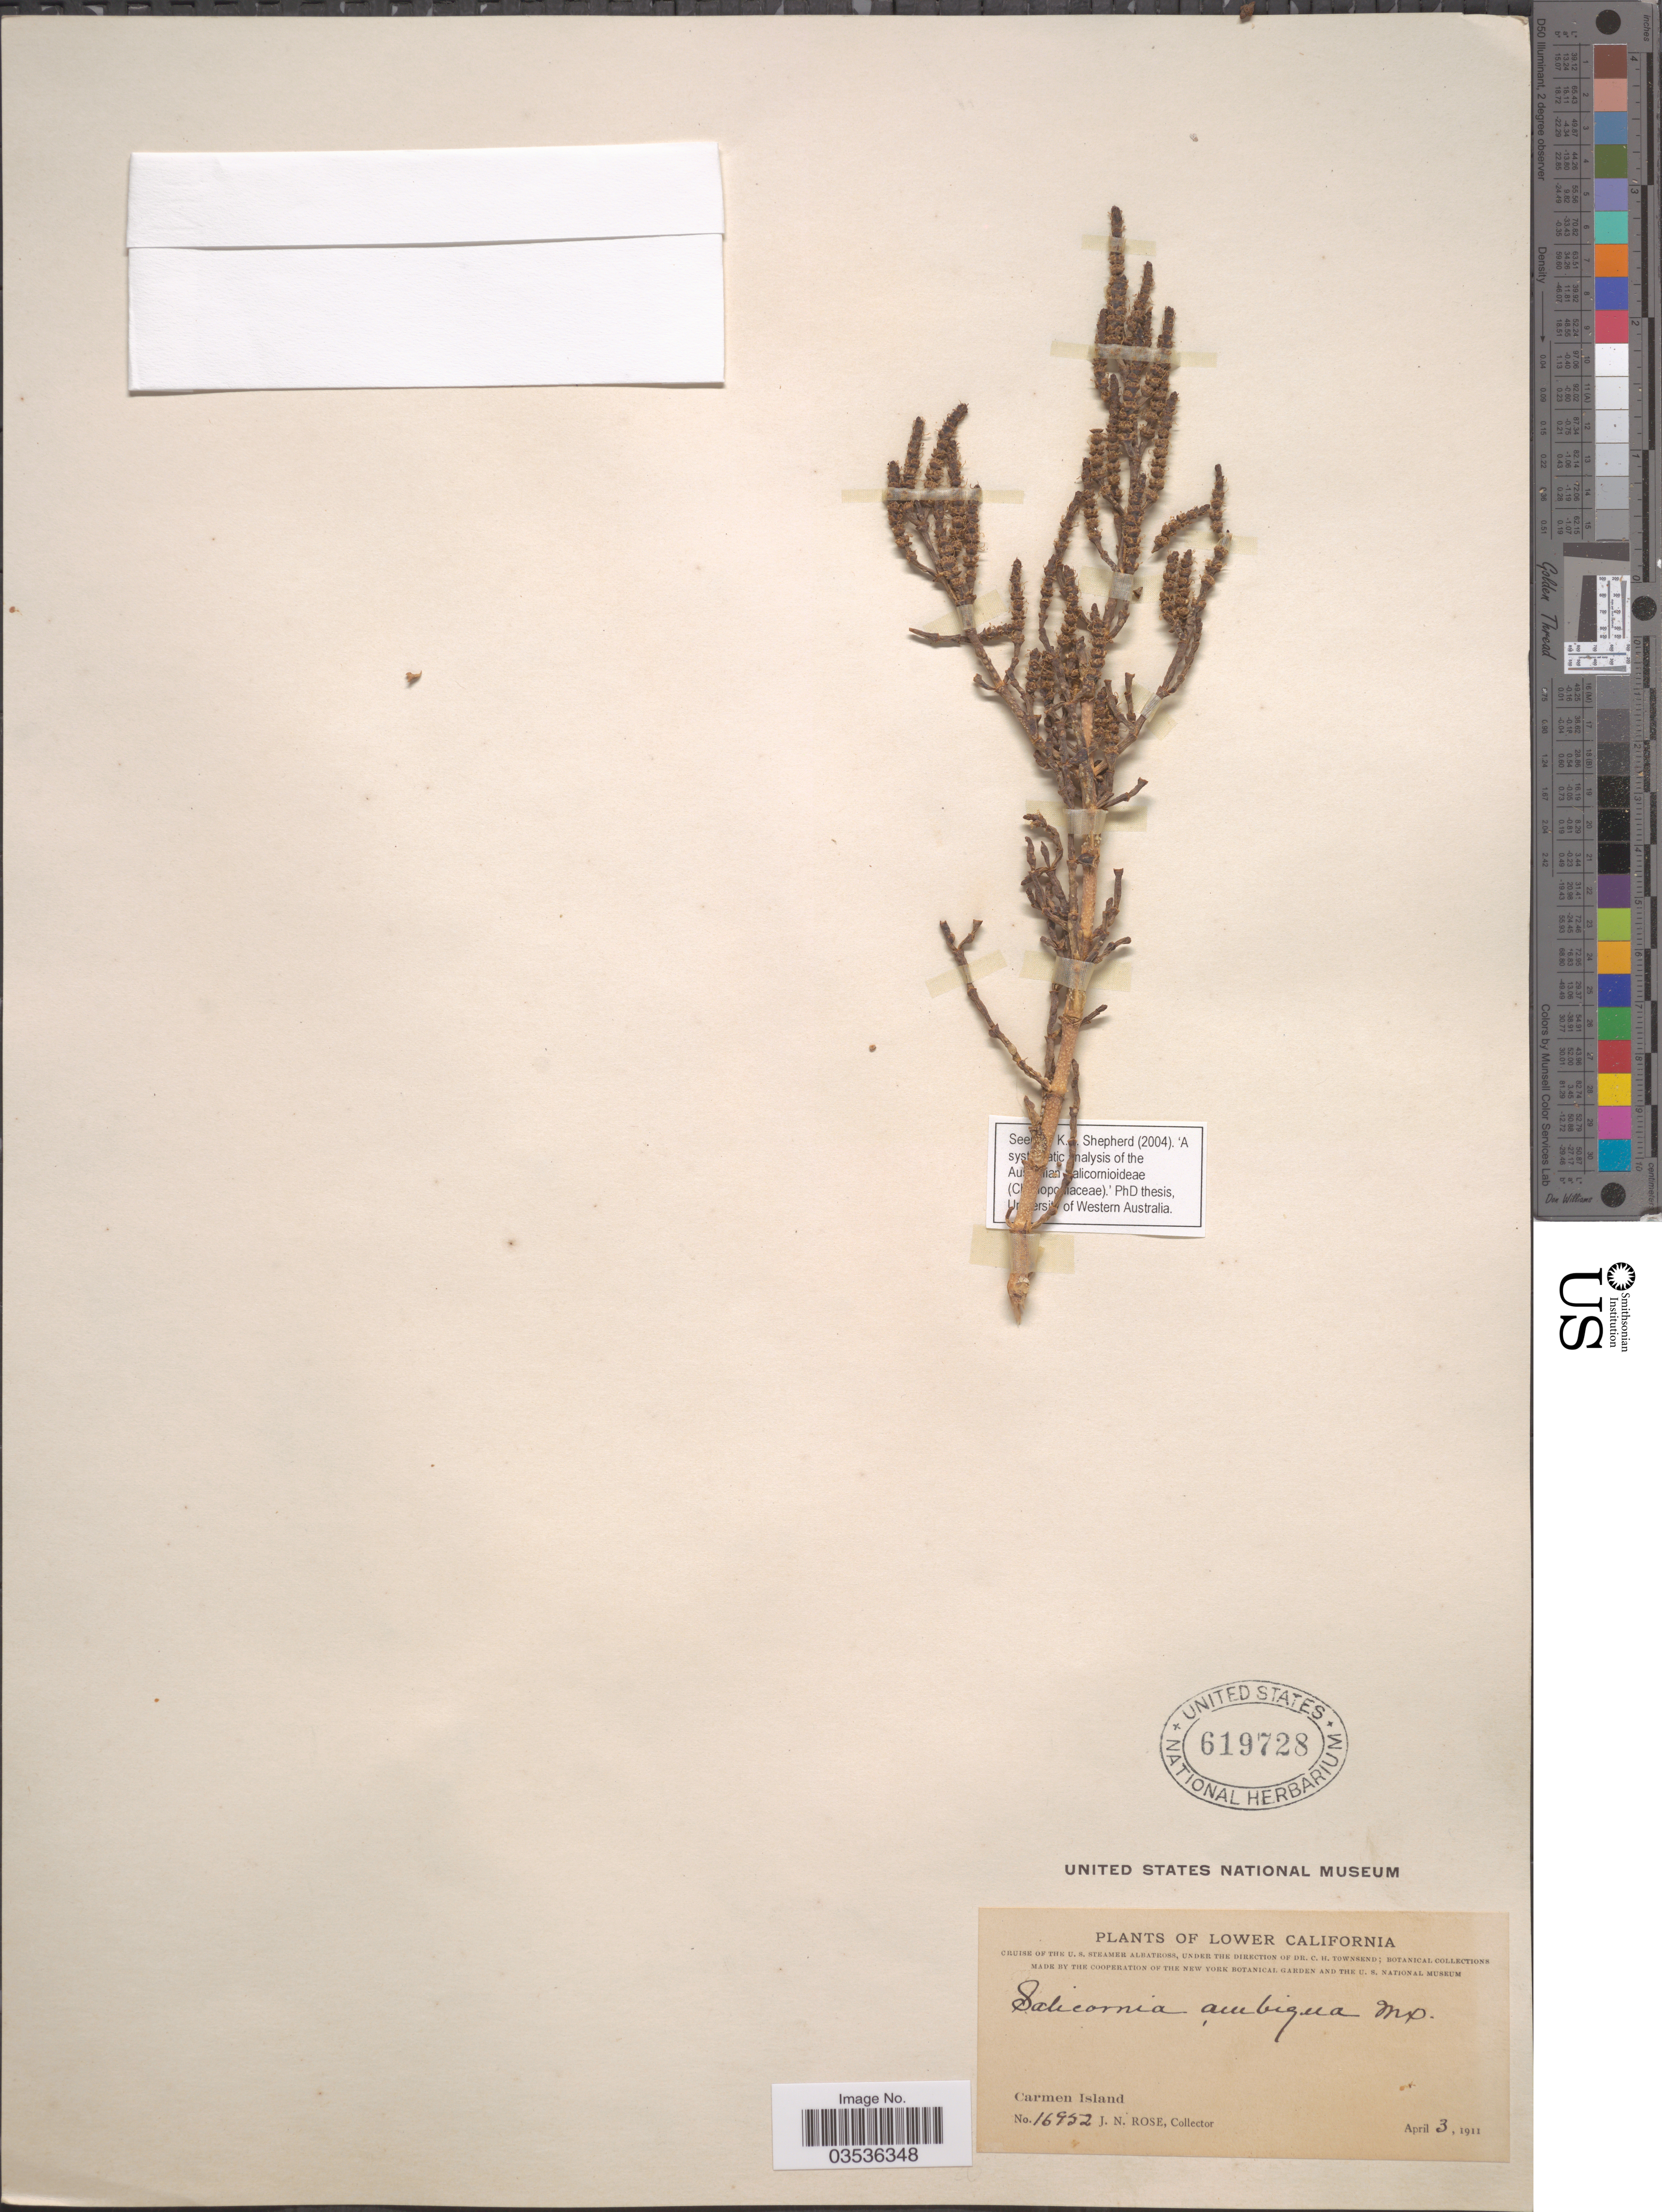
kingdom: Plantae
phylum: Tracheophyta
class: Magnoliopsida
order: Caryophyllales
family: Amaranthaceae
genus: Salicornia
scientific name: Salicornia pacifica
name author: Standl.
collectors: J. N. Rose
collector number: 16952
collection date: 1911-04-03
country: Mexico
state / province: Baja California Sur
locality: Lower California. Carmen Island.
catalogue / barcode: US 619728